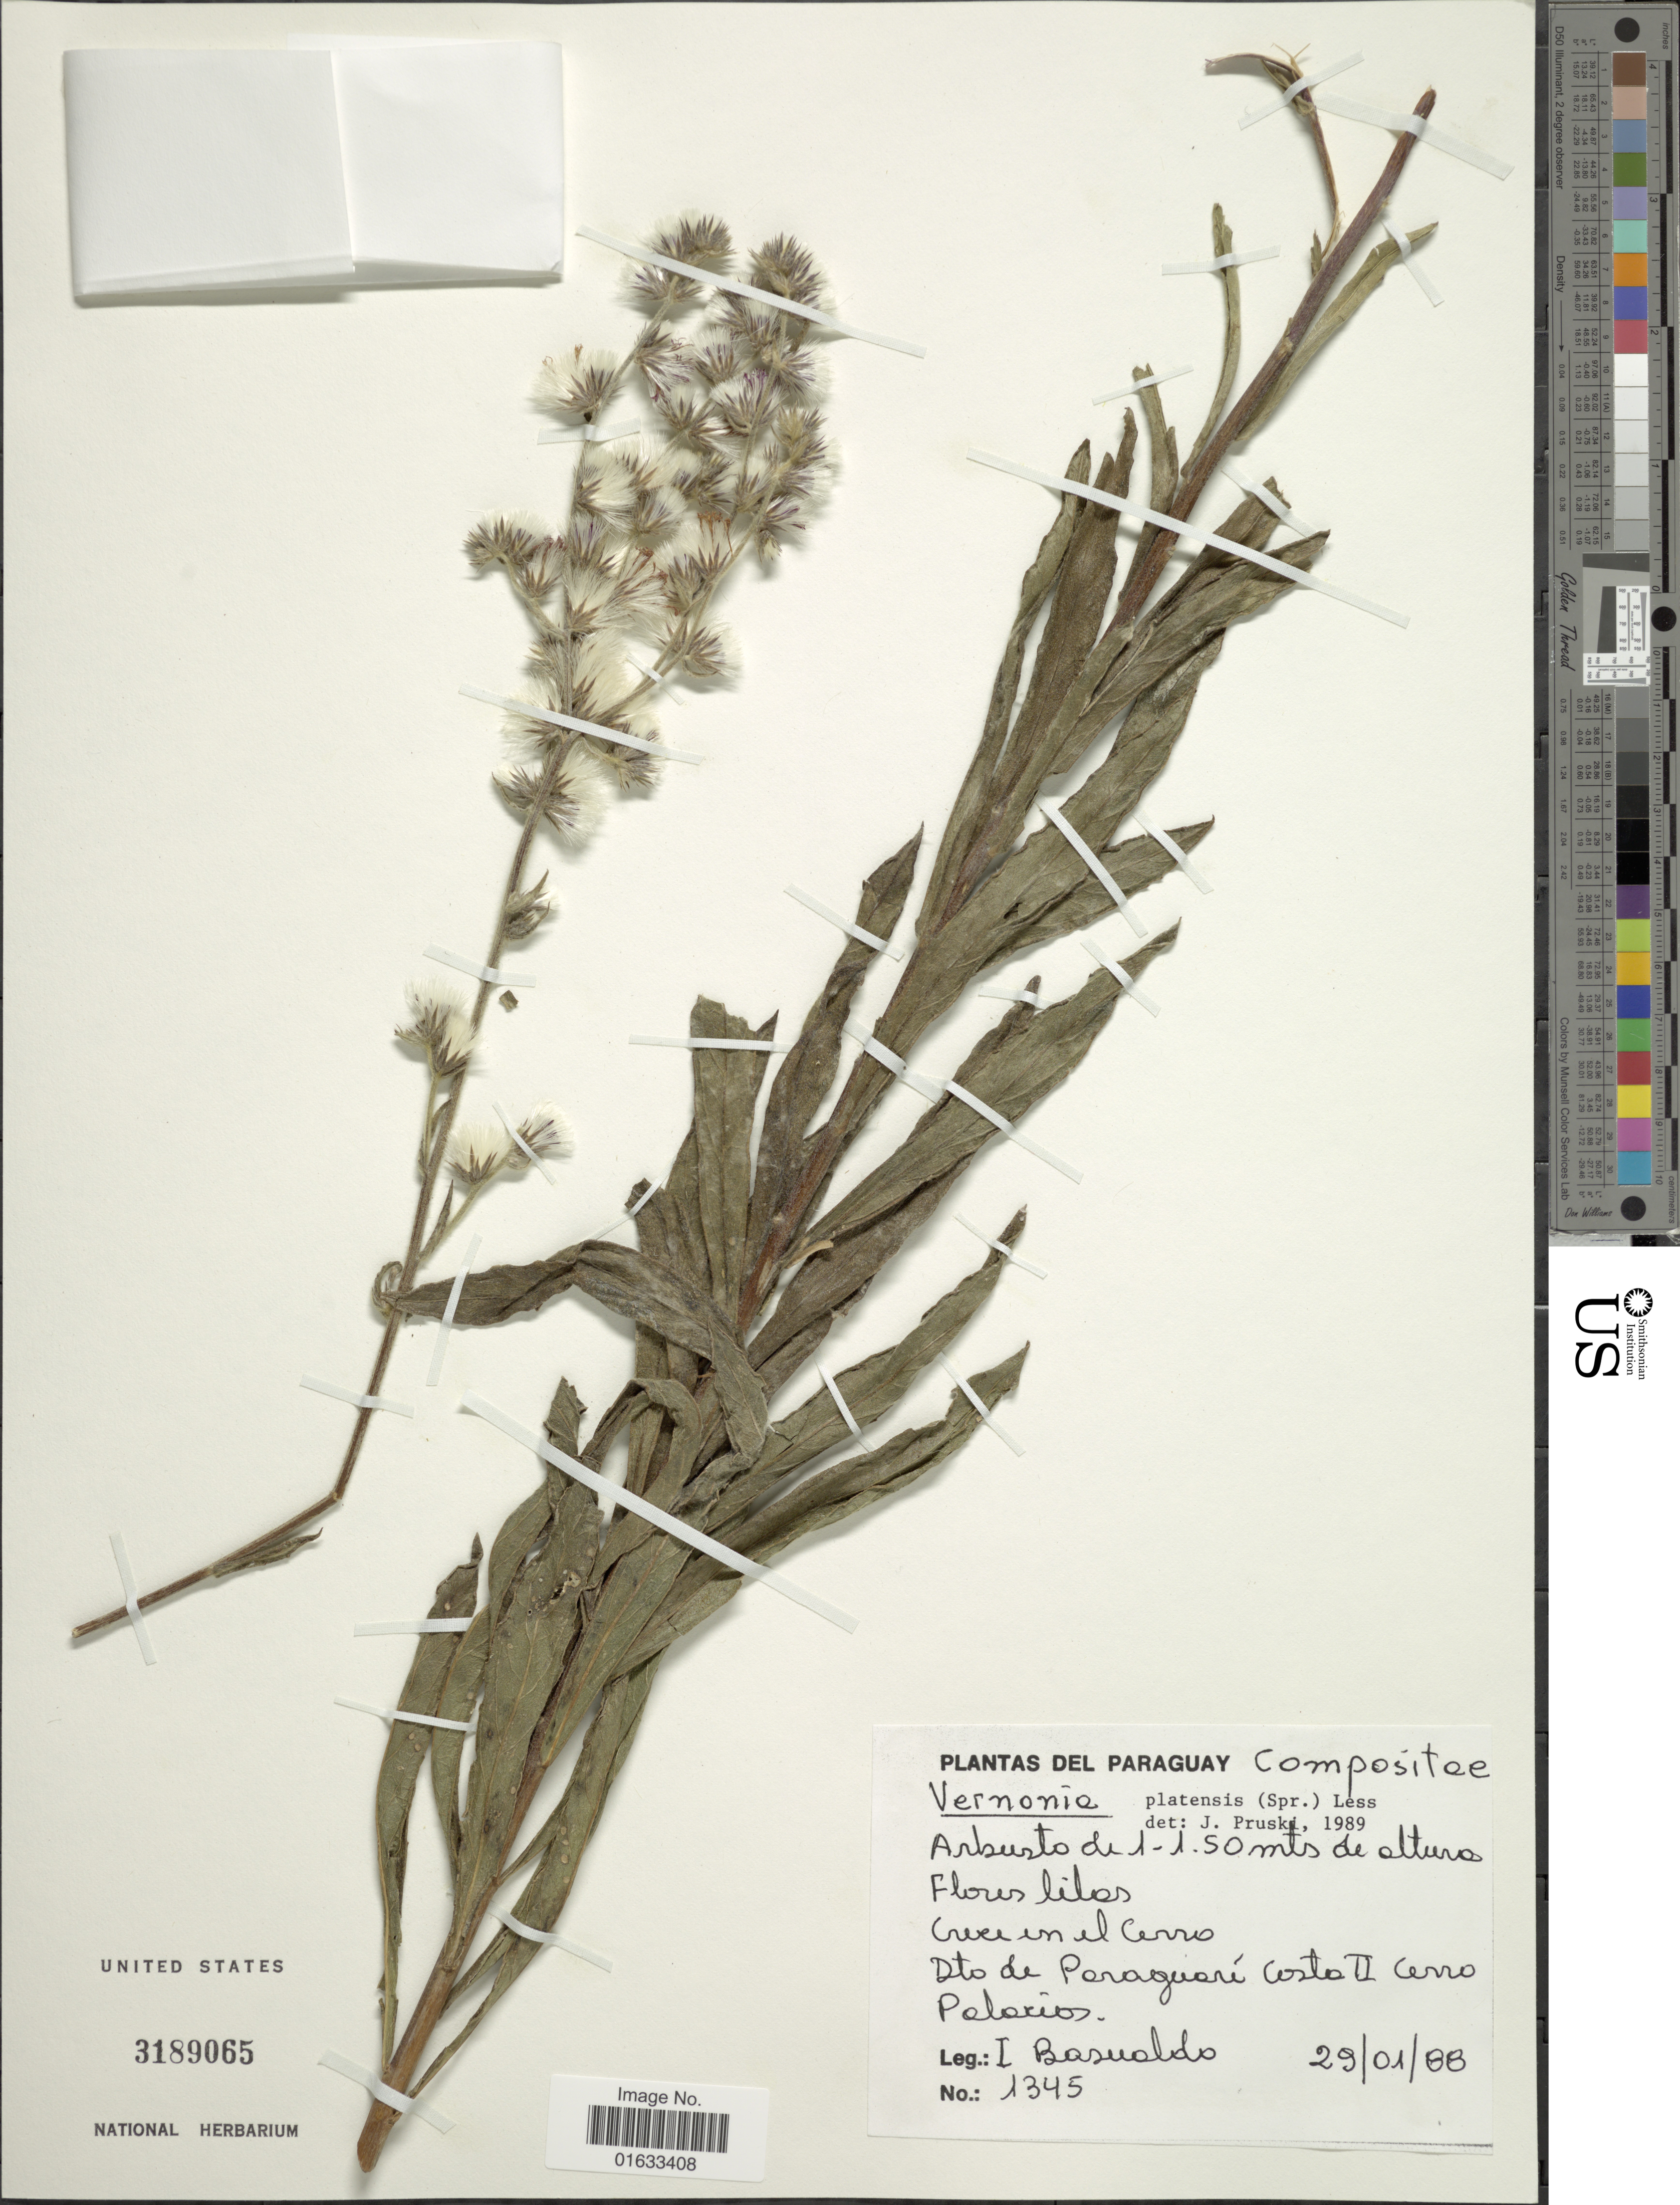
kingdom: Plantae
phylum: Tracheophyta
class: Magnoliopsida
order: Asterales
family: Asteraceae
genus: Chrysolaena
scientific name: Chrysolaena platensis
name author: (Spreng.) H. Rob.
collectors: I. Basualdo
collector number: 1345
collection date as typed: Transcribed d/m/y: 29/1/88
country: Paraguay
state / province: Paraguari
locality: Dto de Paraguari, Costo 2 cerro Palarios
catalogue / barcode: US 3189065